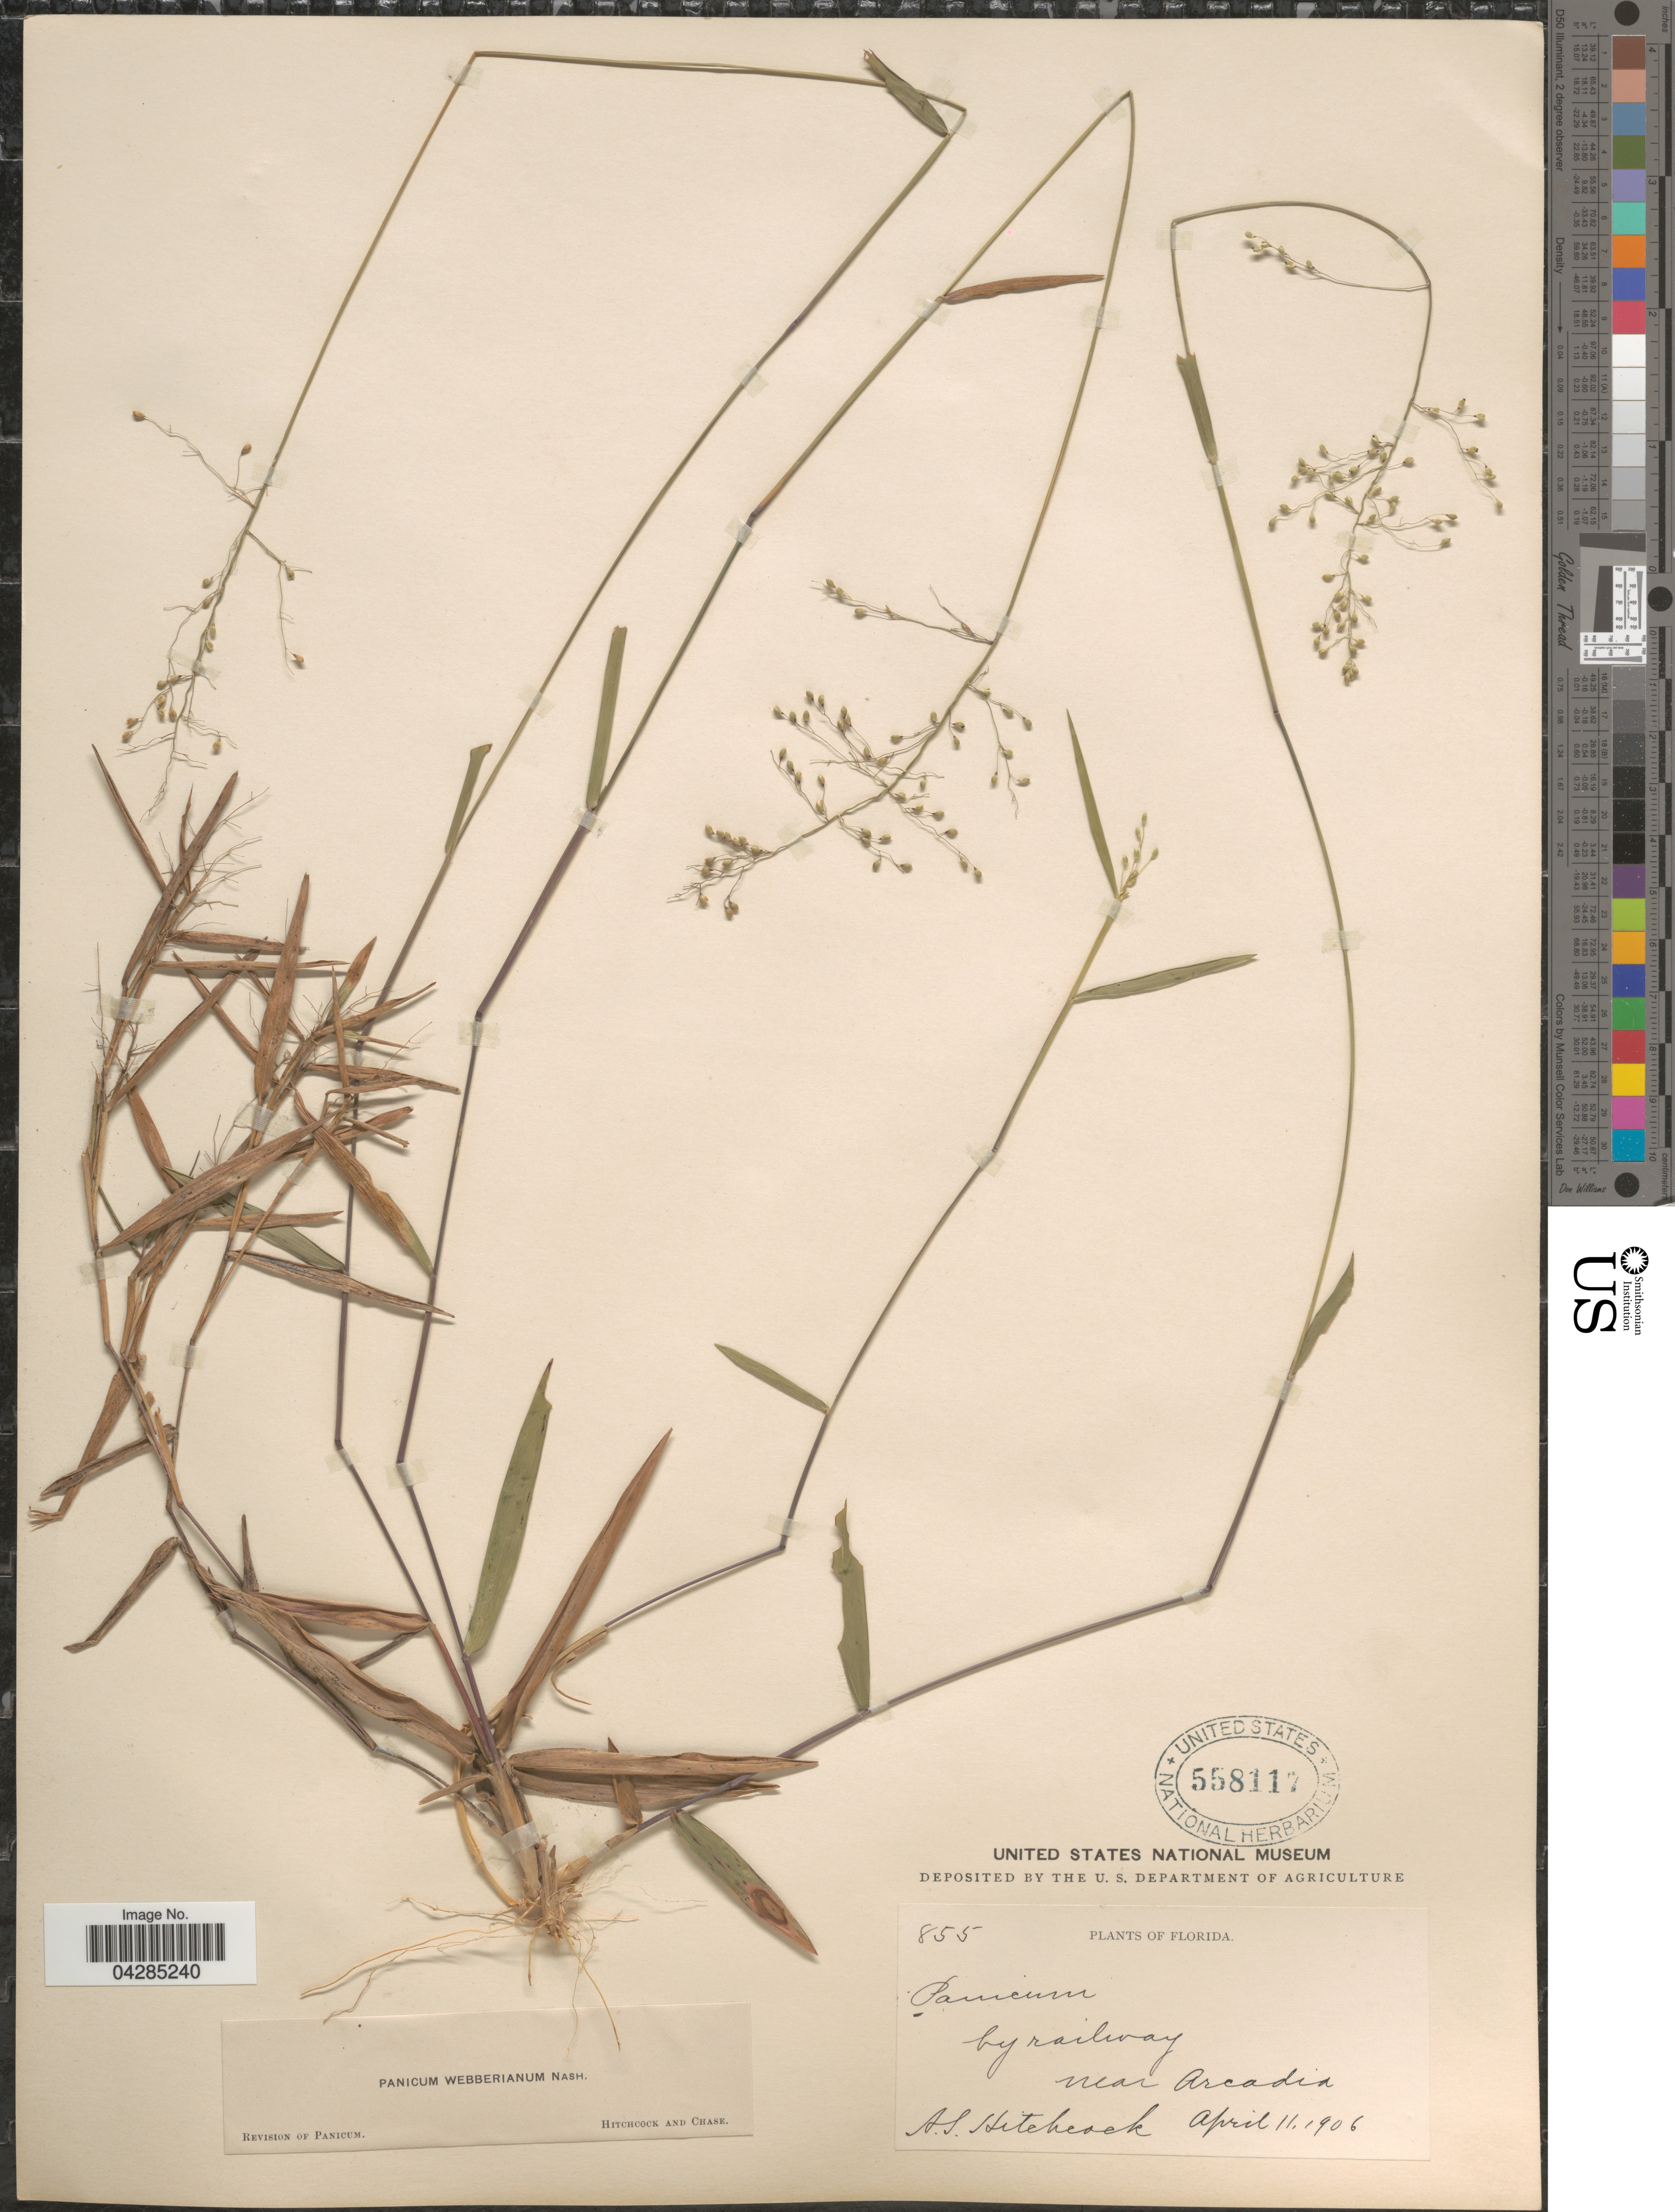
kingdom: Plantae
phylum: Tracheophyta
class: Liliopsida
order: Poales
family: Poaceae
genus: Dichanthelium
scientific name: Dichanthelium portoricense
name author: (Desv. ex Ham.) B.F. Hansen & Wunderlin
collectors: A. S. Hitchcock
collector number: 855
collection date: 1906-04-11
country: United States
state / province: Florida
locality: By railway near Arcadia.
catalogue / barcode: US 558117